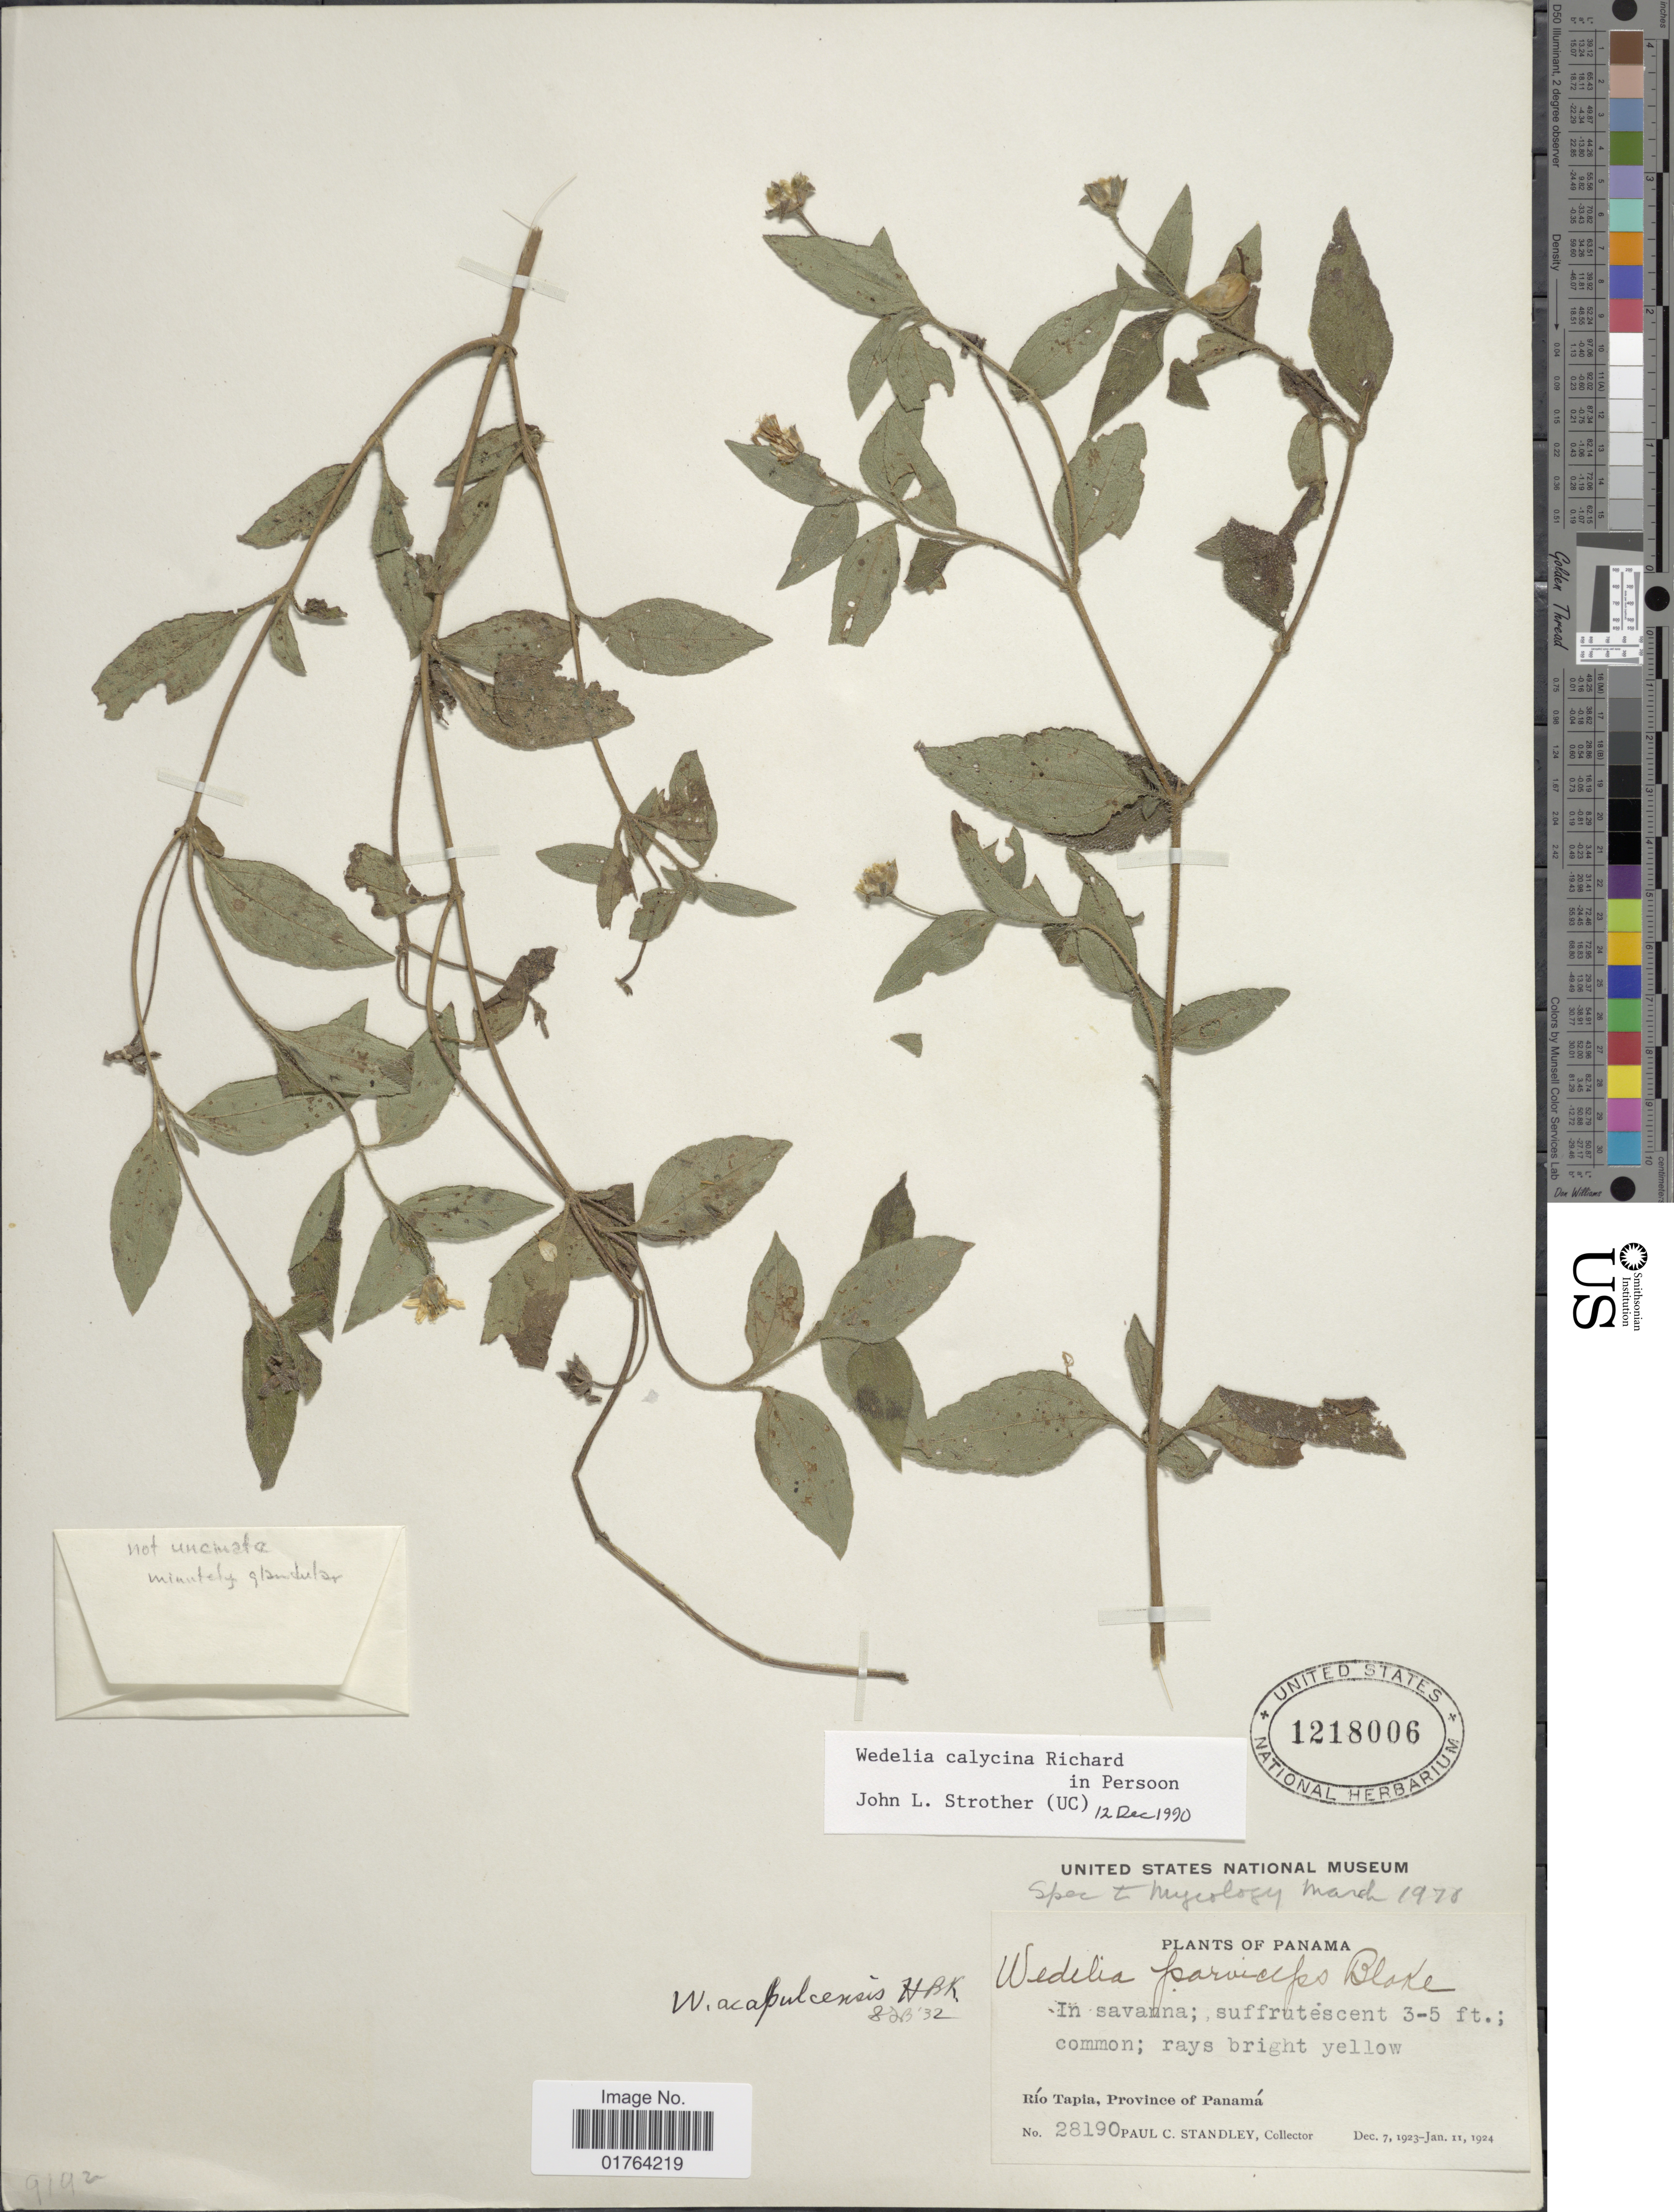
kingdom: Plantae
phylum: Tracheophyta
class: Magnoliopsida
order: Asterales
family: Asteraceae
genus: Wedelia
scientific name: Wedelia calycina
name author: Rich.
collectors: P. C. Standley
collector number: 28190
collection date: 1924-01-11/1924-12-07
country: Panama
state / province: Panamá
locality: Rio Tapia, Province of Panama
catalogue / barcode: US 1218006